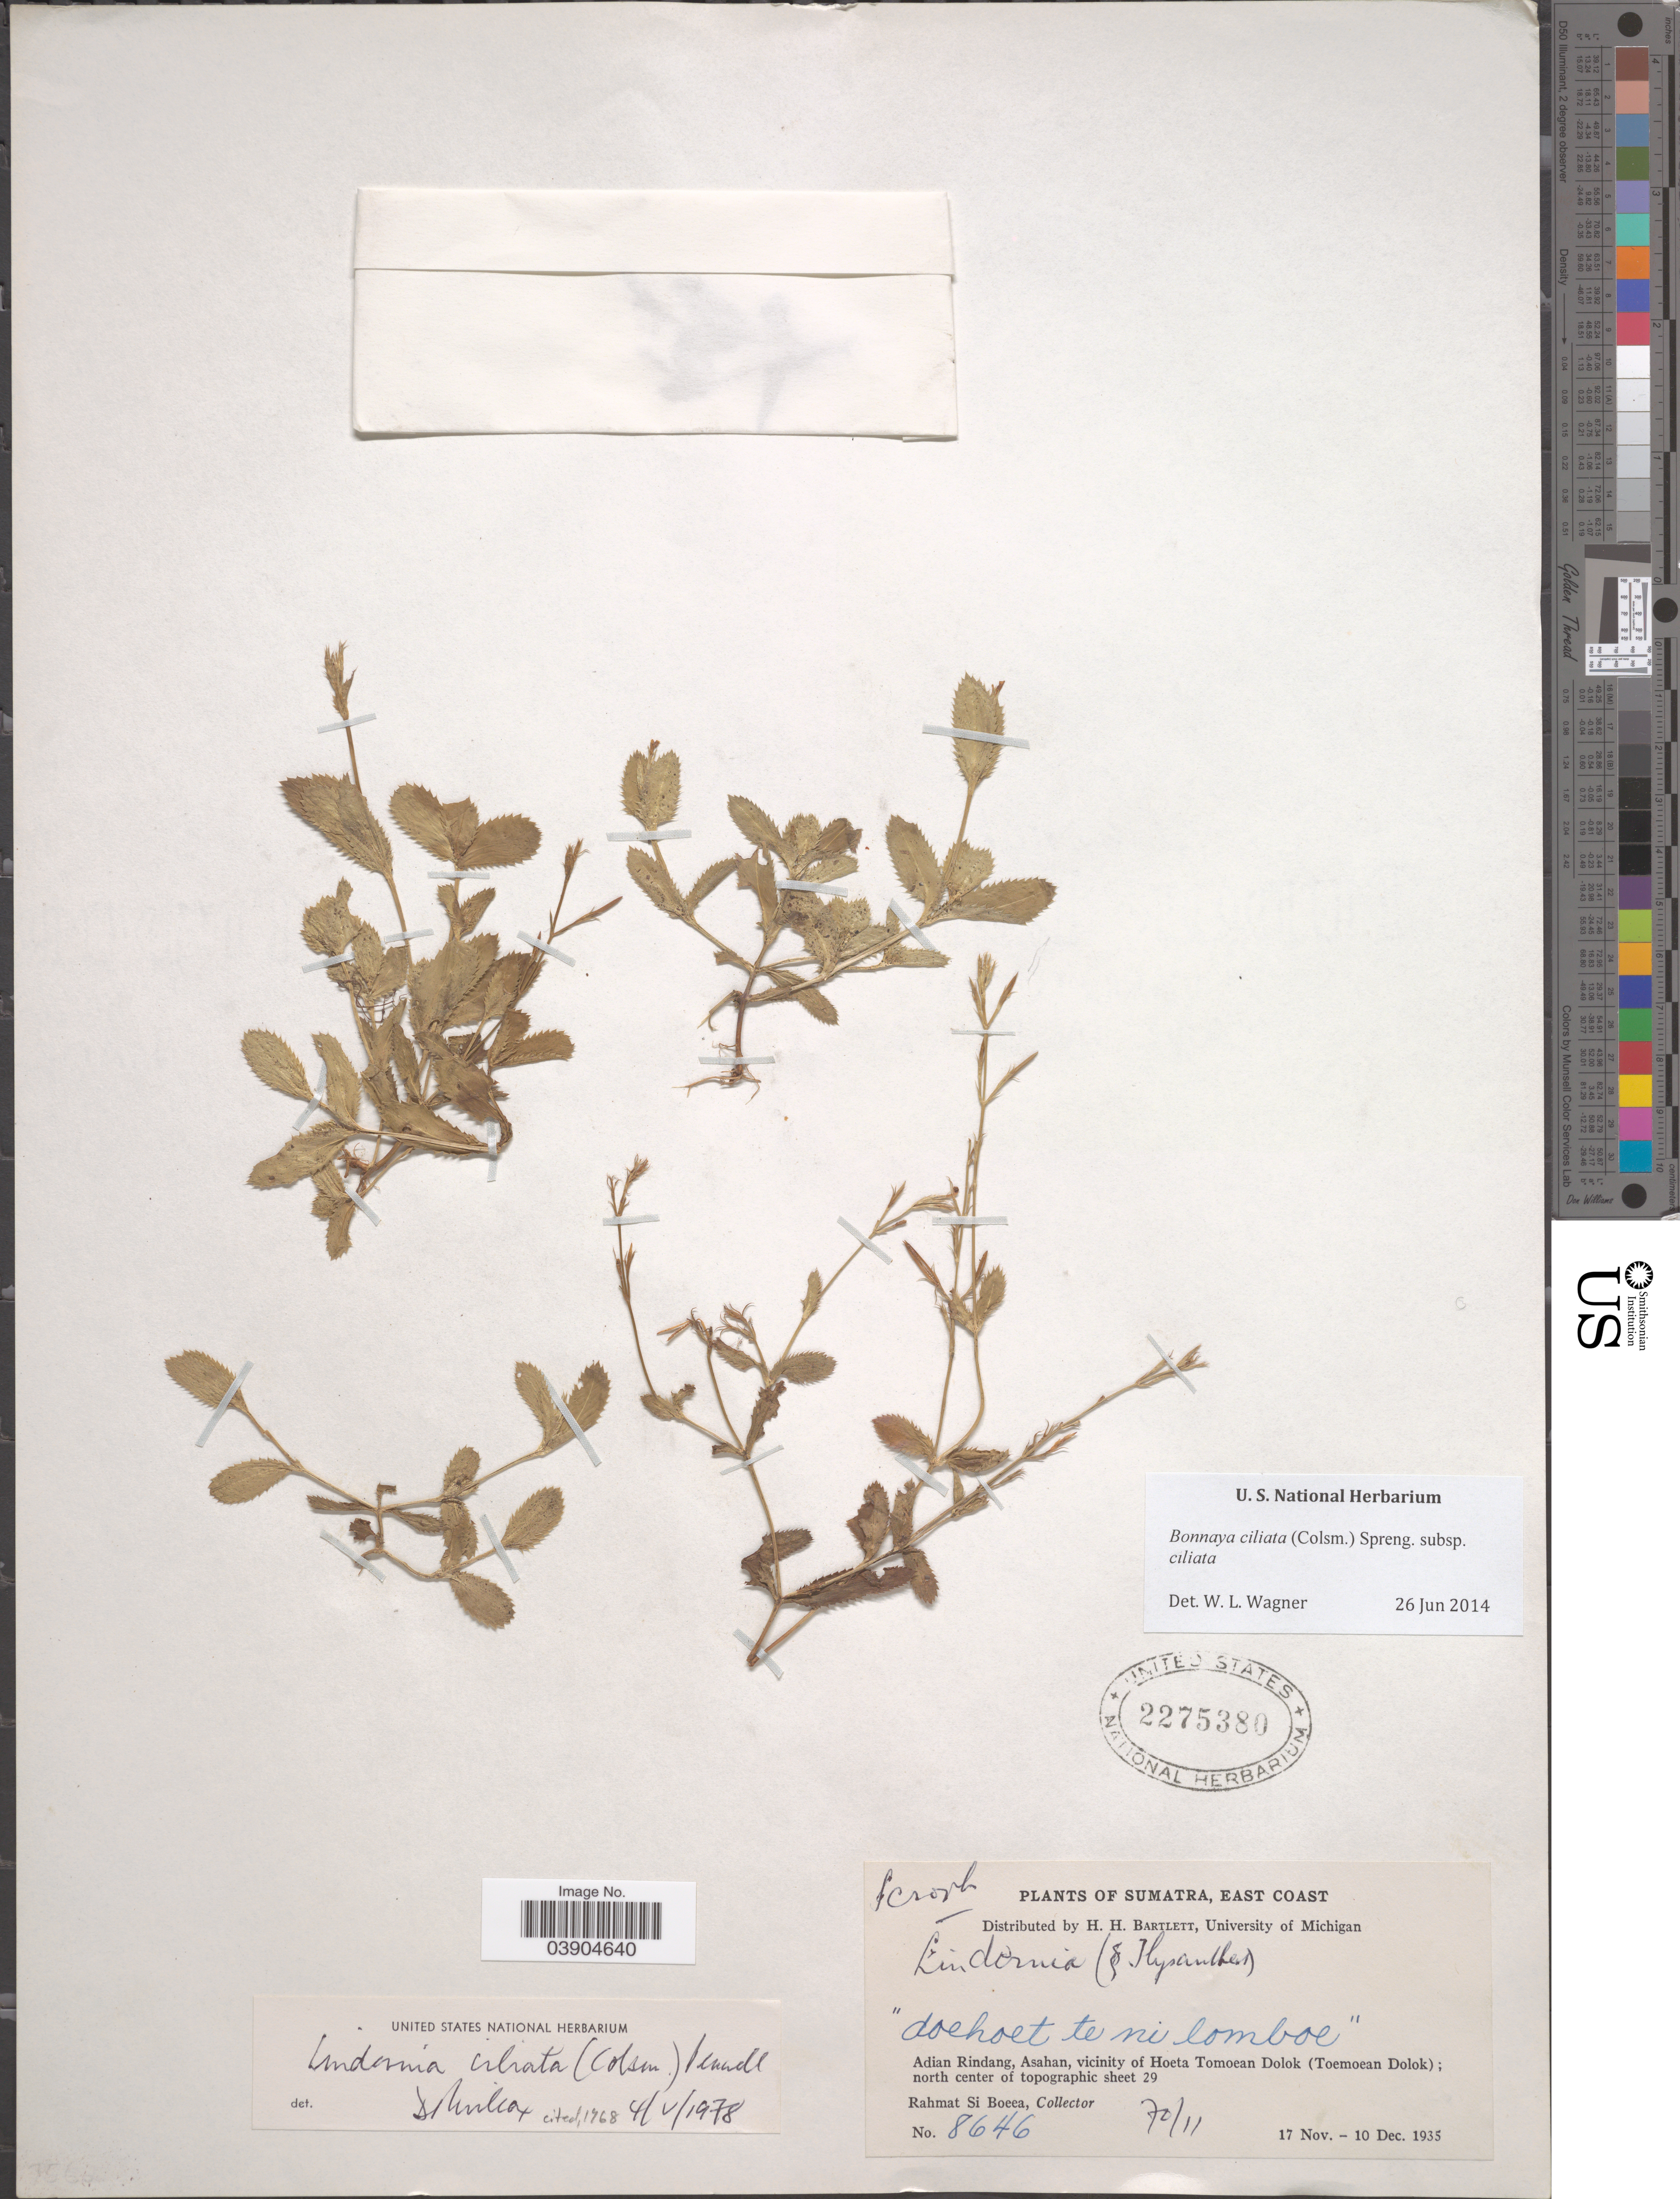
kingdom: Plantae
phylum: Tracheophyta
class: Magnoliopsida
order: Lamiales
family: Linderniaceae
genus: Lindernia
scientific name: Lindernia ciliata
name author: (Colsm.) Pennell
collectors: Rahmat Si Boeea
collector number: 8646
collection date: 1935-11-17/1935-12-10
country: Indonesia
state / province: Sumatra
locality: East Coast. Adian Rindang, Asahan, vicinity of Hoeta Tomoean Dolok (Toemoean Dolok); north center of topographic sheet 29.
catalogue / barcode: US 2275380